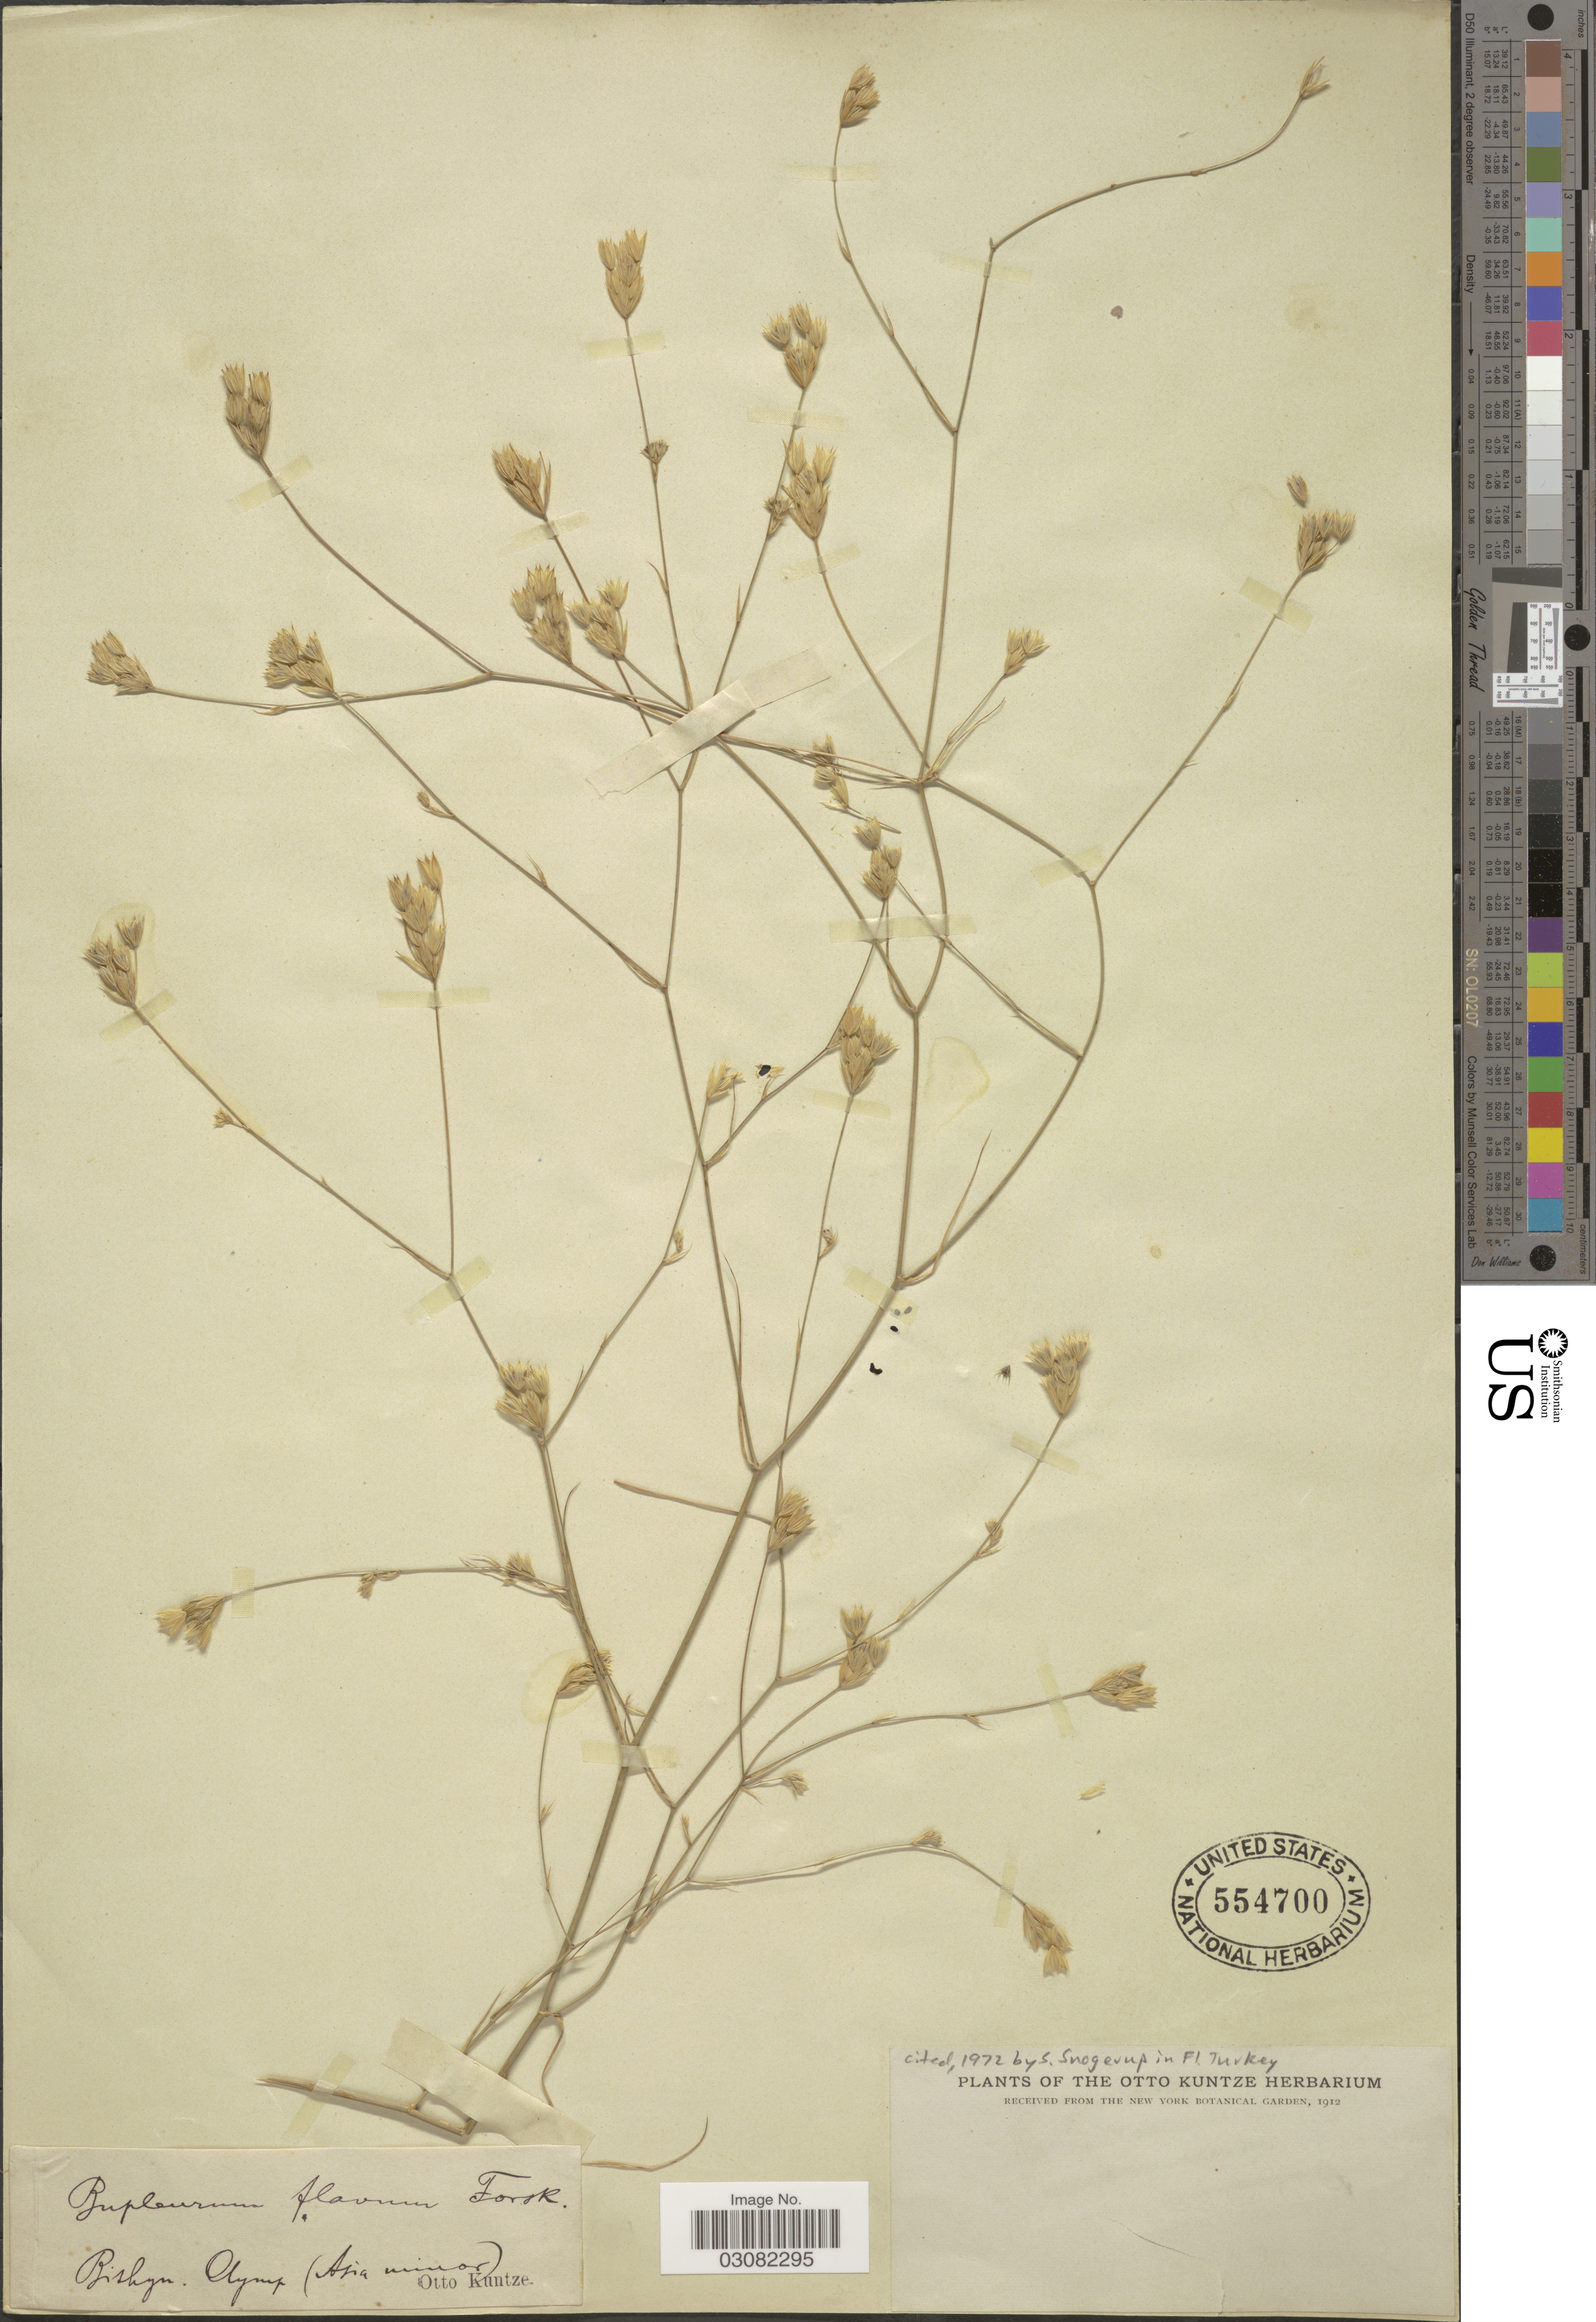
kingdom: Plantae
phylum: Tracheophyta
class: Magnoliopsida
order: Apiales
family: Apiaceae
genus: Bupleurum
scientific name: Bupleurum flavum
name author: Forssk.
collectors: C.E.O. Kuntze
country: Turkey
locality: Bithyn. Olymp. (Asia minor).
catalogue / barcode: US 554700